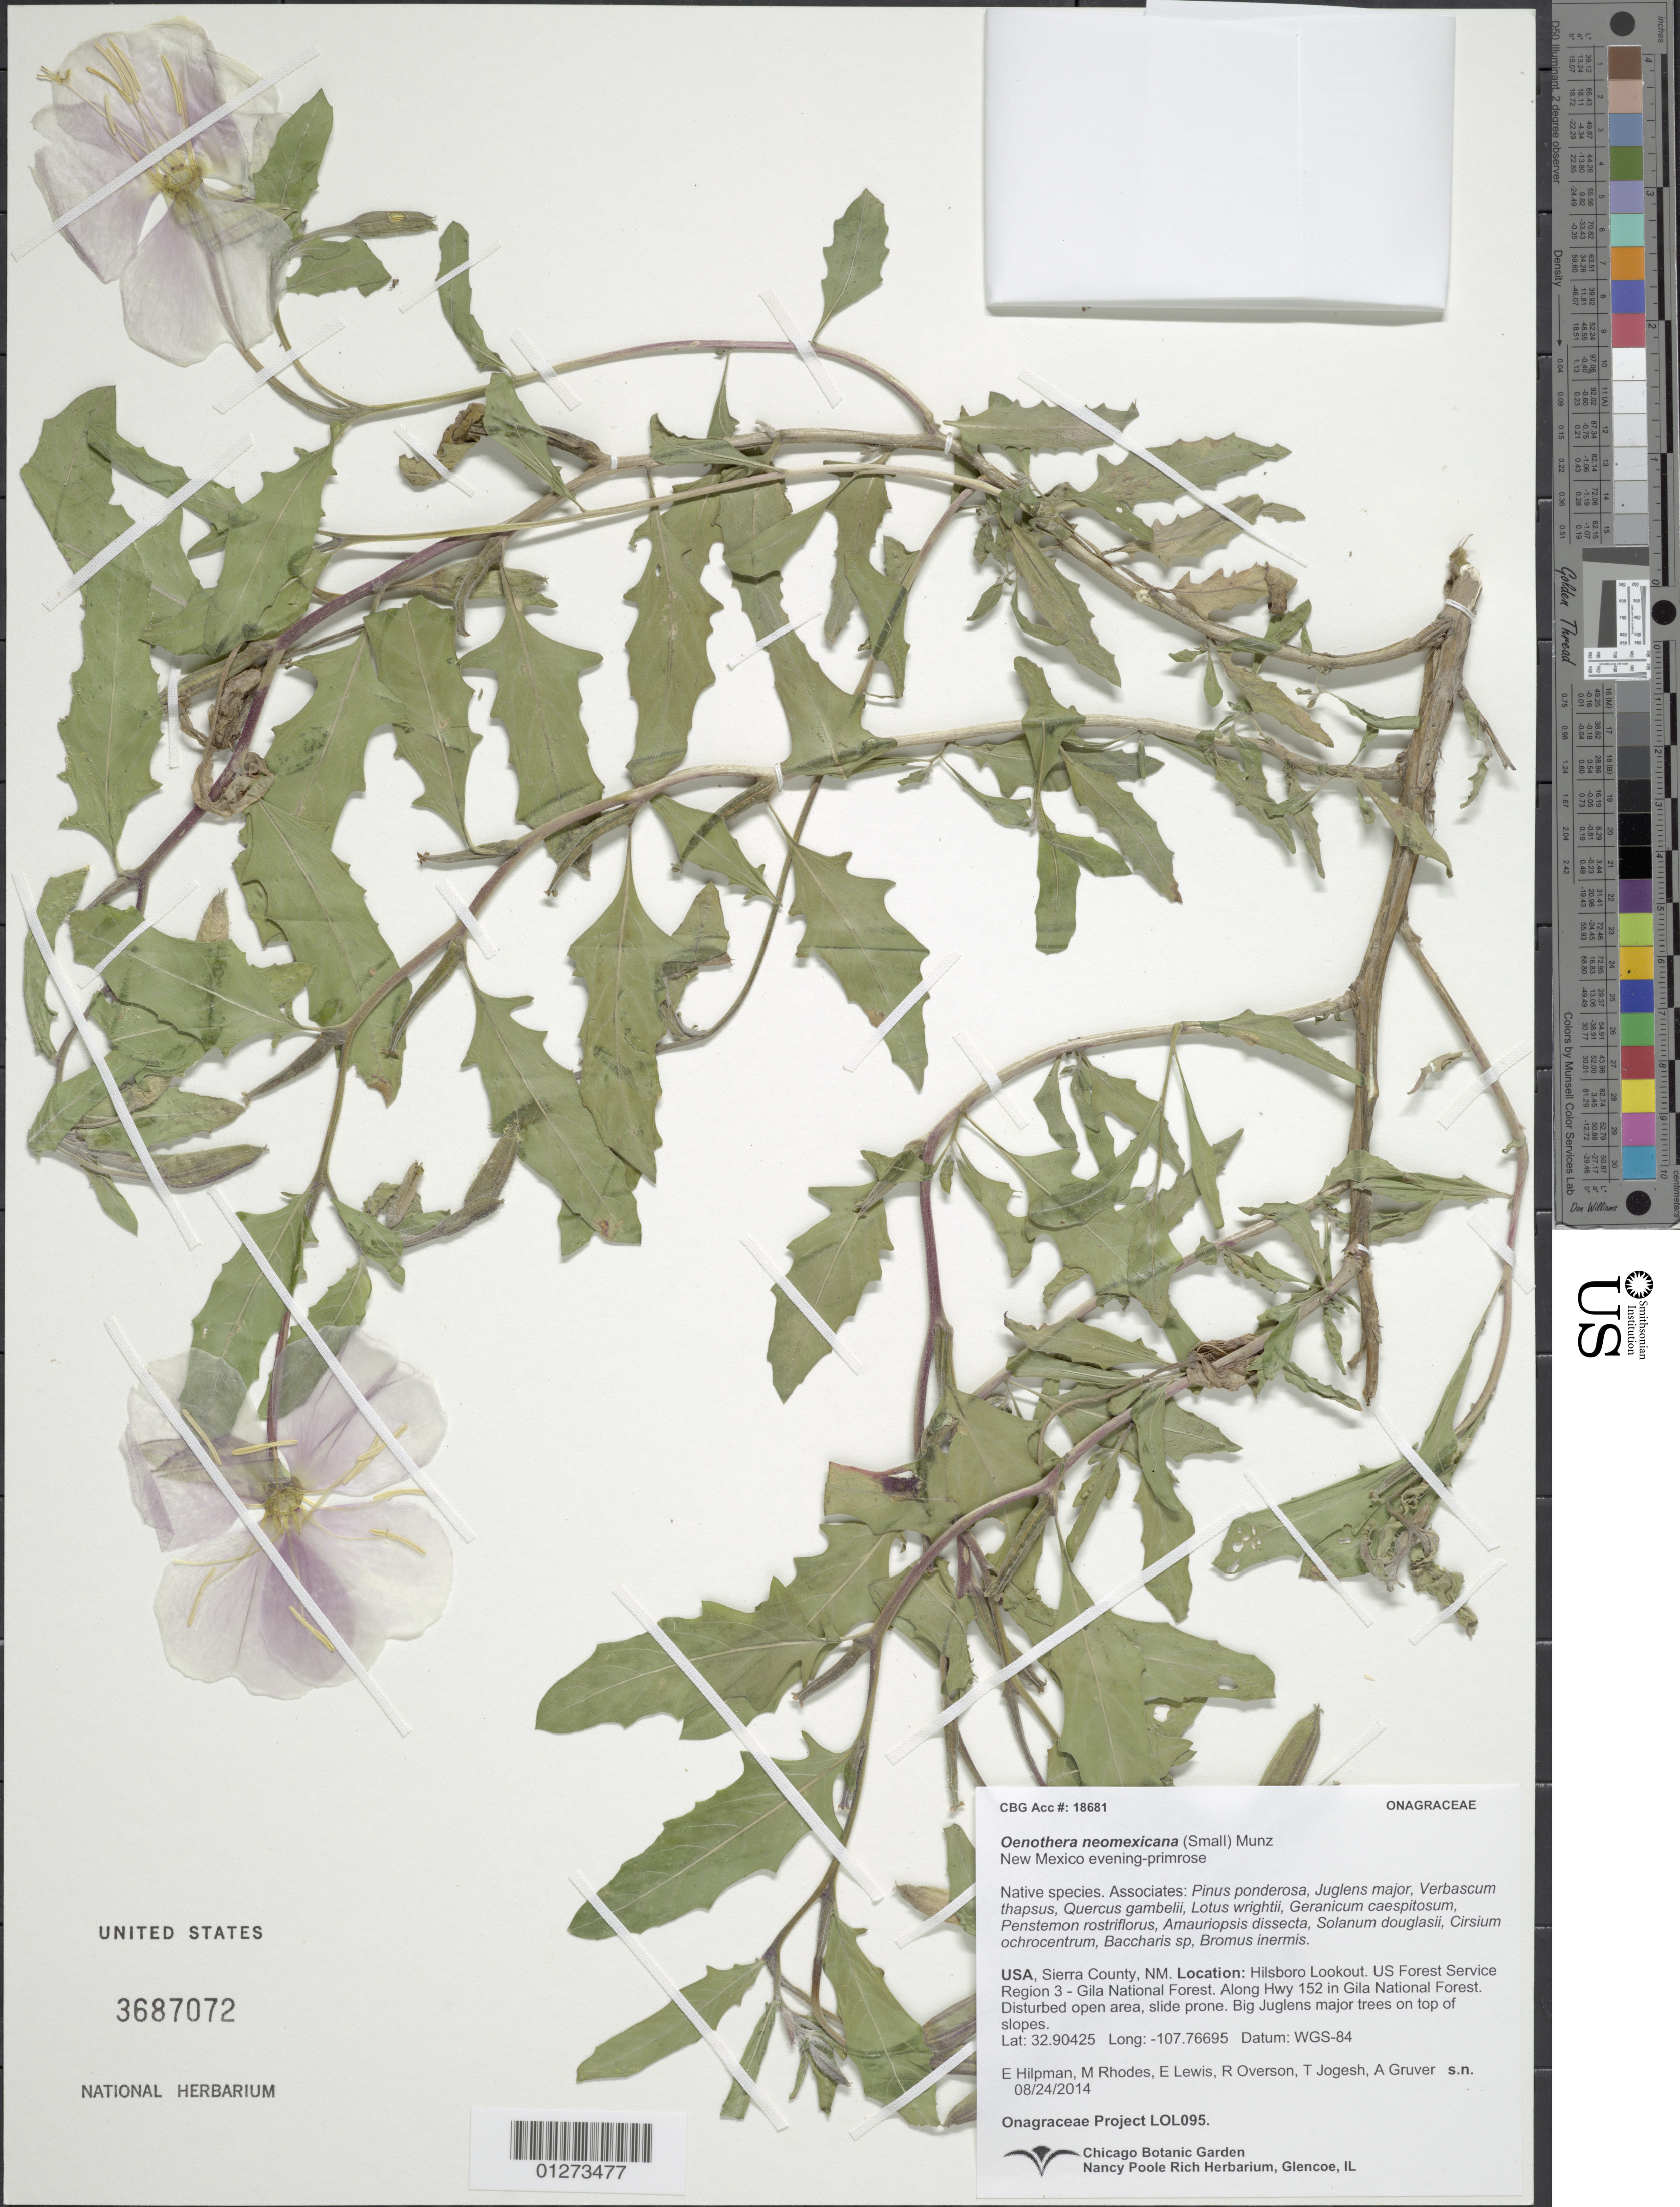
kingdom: Plantae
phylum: Tracheophyta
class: Magnoliopsida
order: Myrtales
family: Onagraceae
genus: Oenothera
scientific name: Oenothera neomexicana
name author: (Small) Munz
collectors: Onagraceae Project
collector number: LOL 095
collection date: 2014-08-24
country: United States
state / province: New Mexico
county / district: Sierra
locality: Along Hwy 152 in Gila National Forest. Disturbed open area, slide prone. Big Juglens major trees on top of slopes.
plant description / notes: CHIC, US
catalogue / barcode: US 3687072